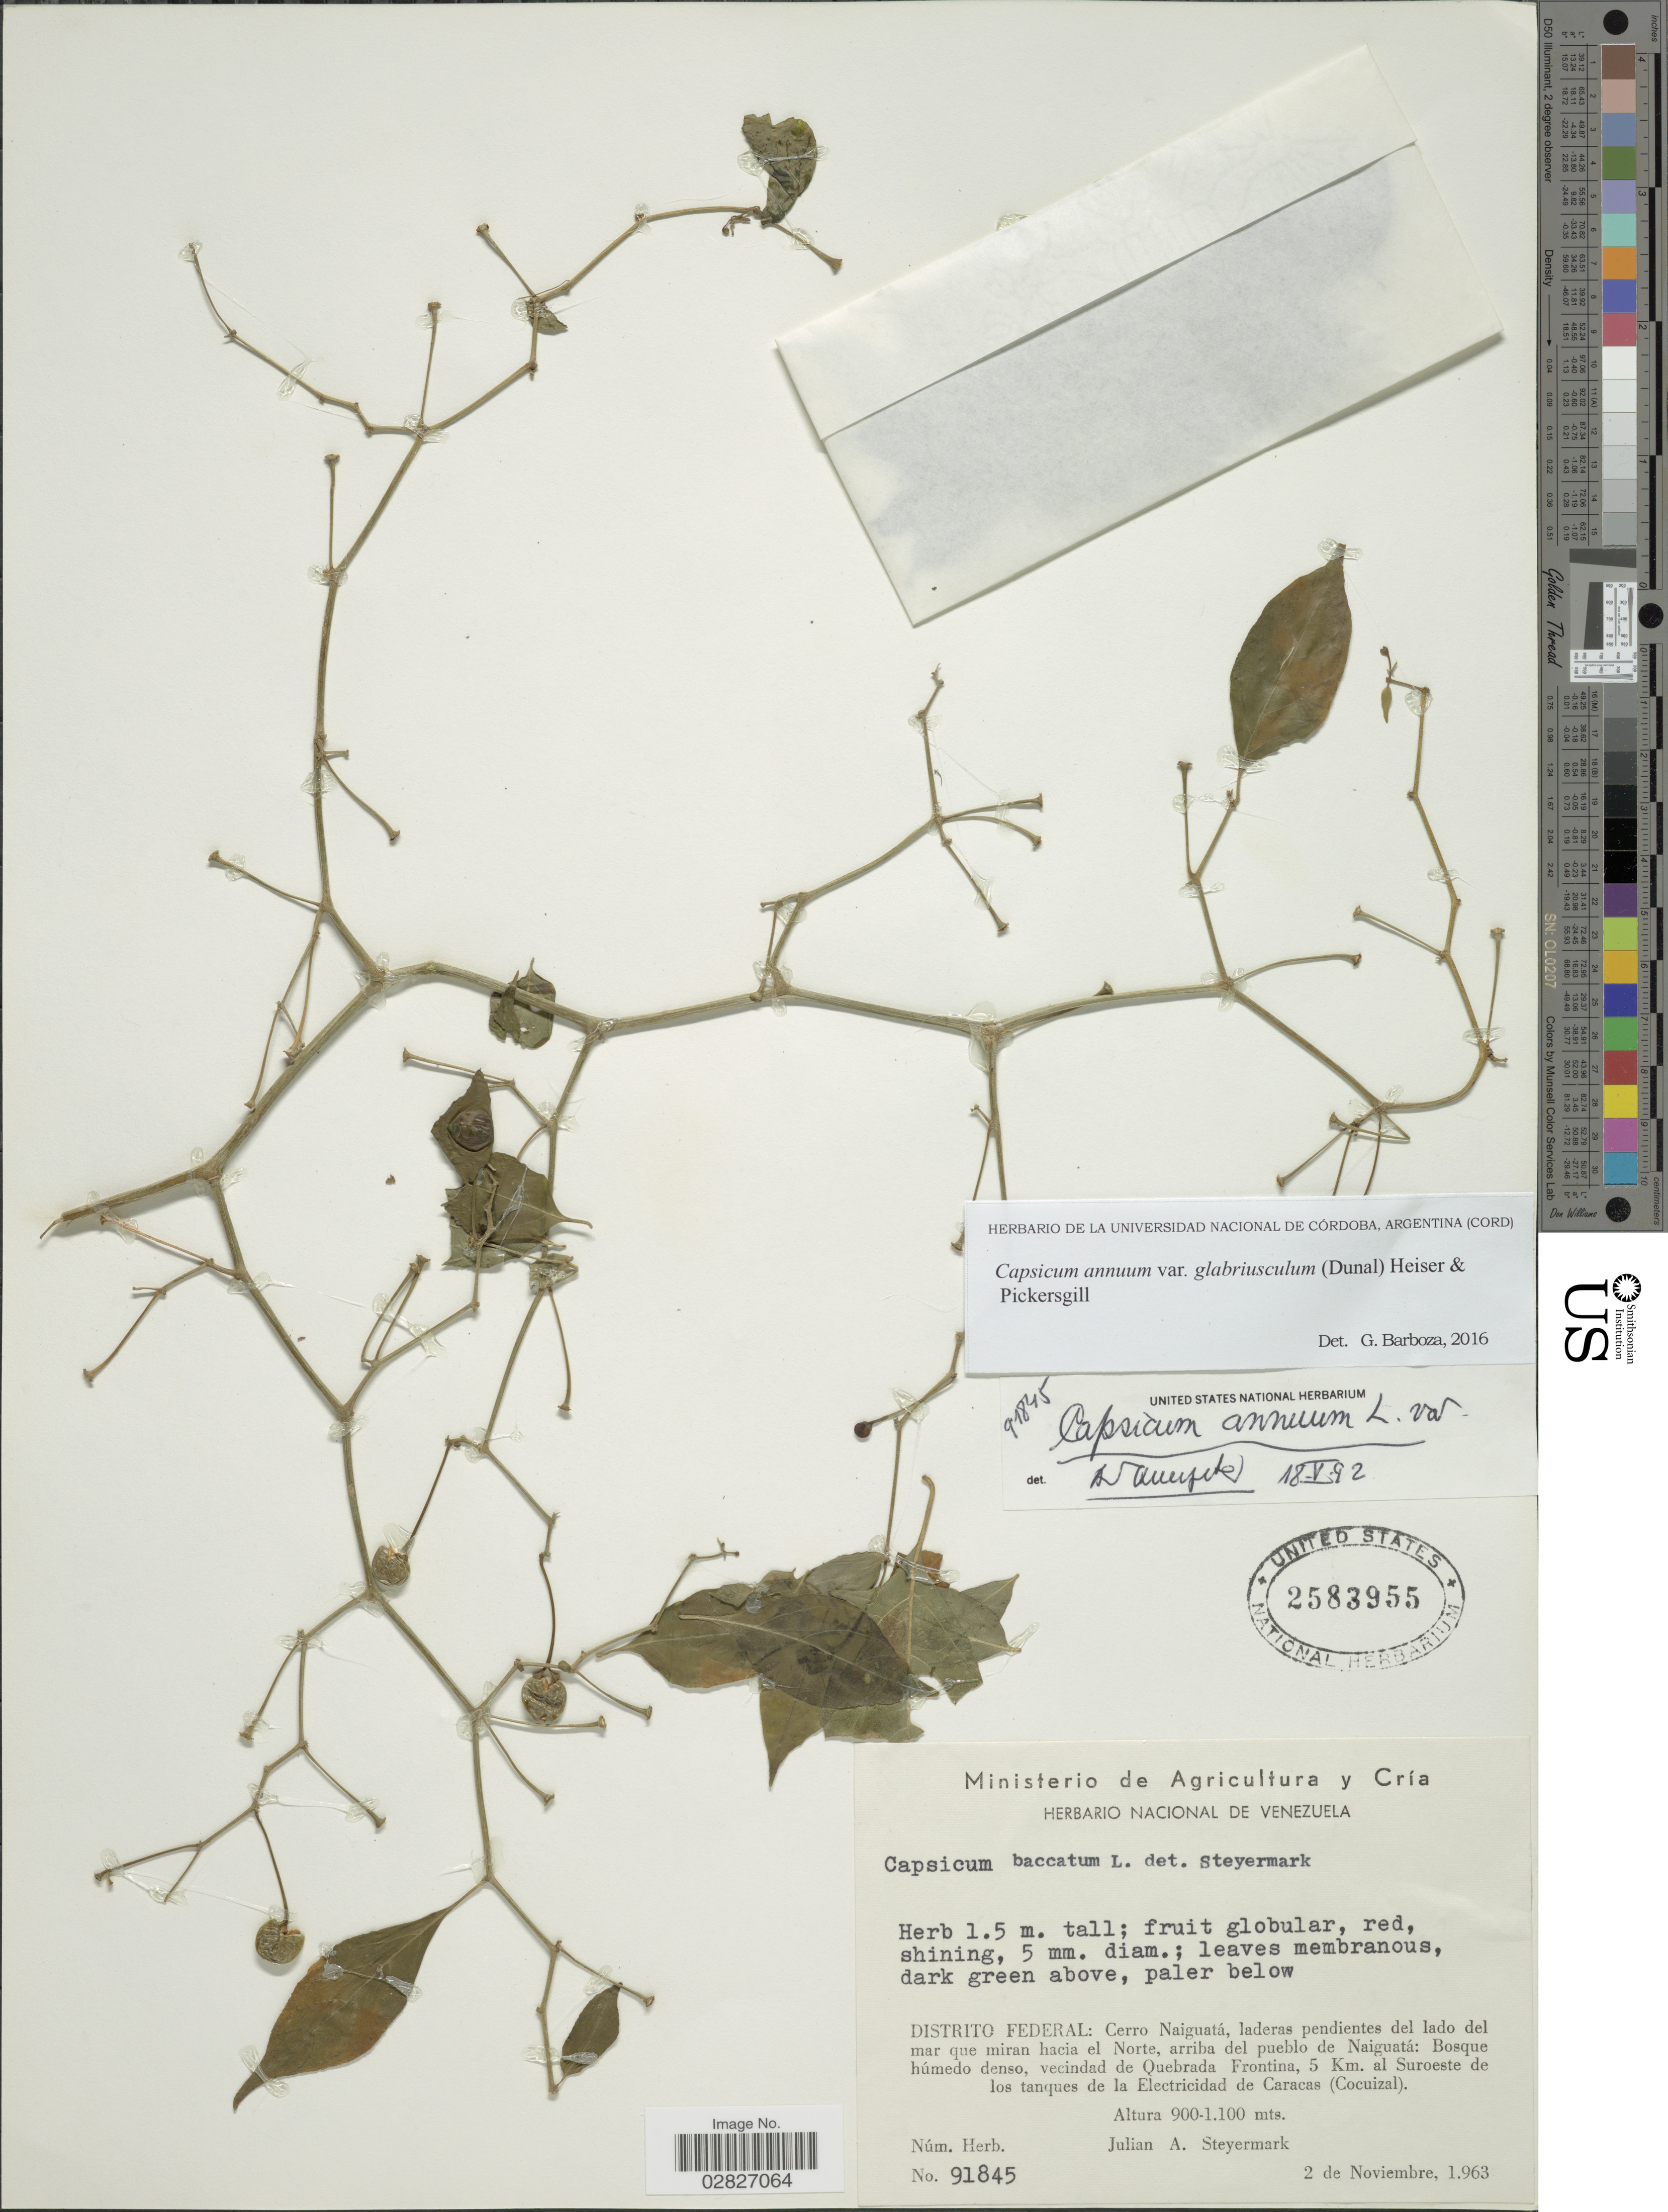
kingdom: Plantae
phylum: Tracheophyta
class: Magnoliopsida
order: Solanales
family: Solanaceae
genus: Capsicum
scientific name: Capsicum annuum var. glabriusculum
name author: (Dunal) Heiser & Pickersgill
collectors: J. Steyermark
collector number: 91845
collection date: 1963-11-02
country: Venezuela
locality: Distrito Federal, Cerro Naiguatá, laderas pendientes del lado del mar que miran hacia el Norte, arriba del pueblo de Naiguatá, Bosque húmedo denso, vecindad de Quebrada Frontina, 5 Km. al Suroeste de los tanques de la Electricidad de Caracas (Cocuizal).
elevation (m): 900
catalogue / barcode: US 2583955